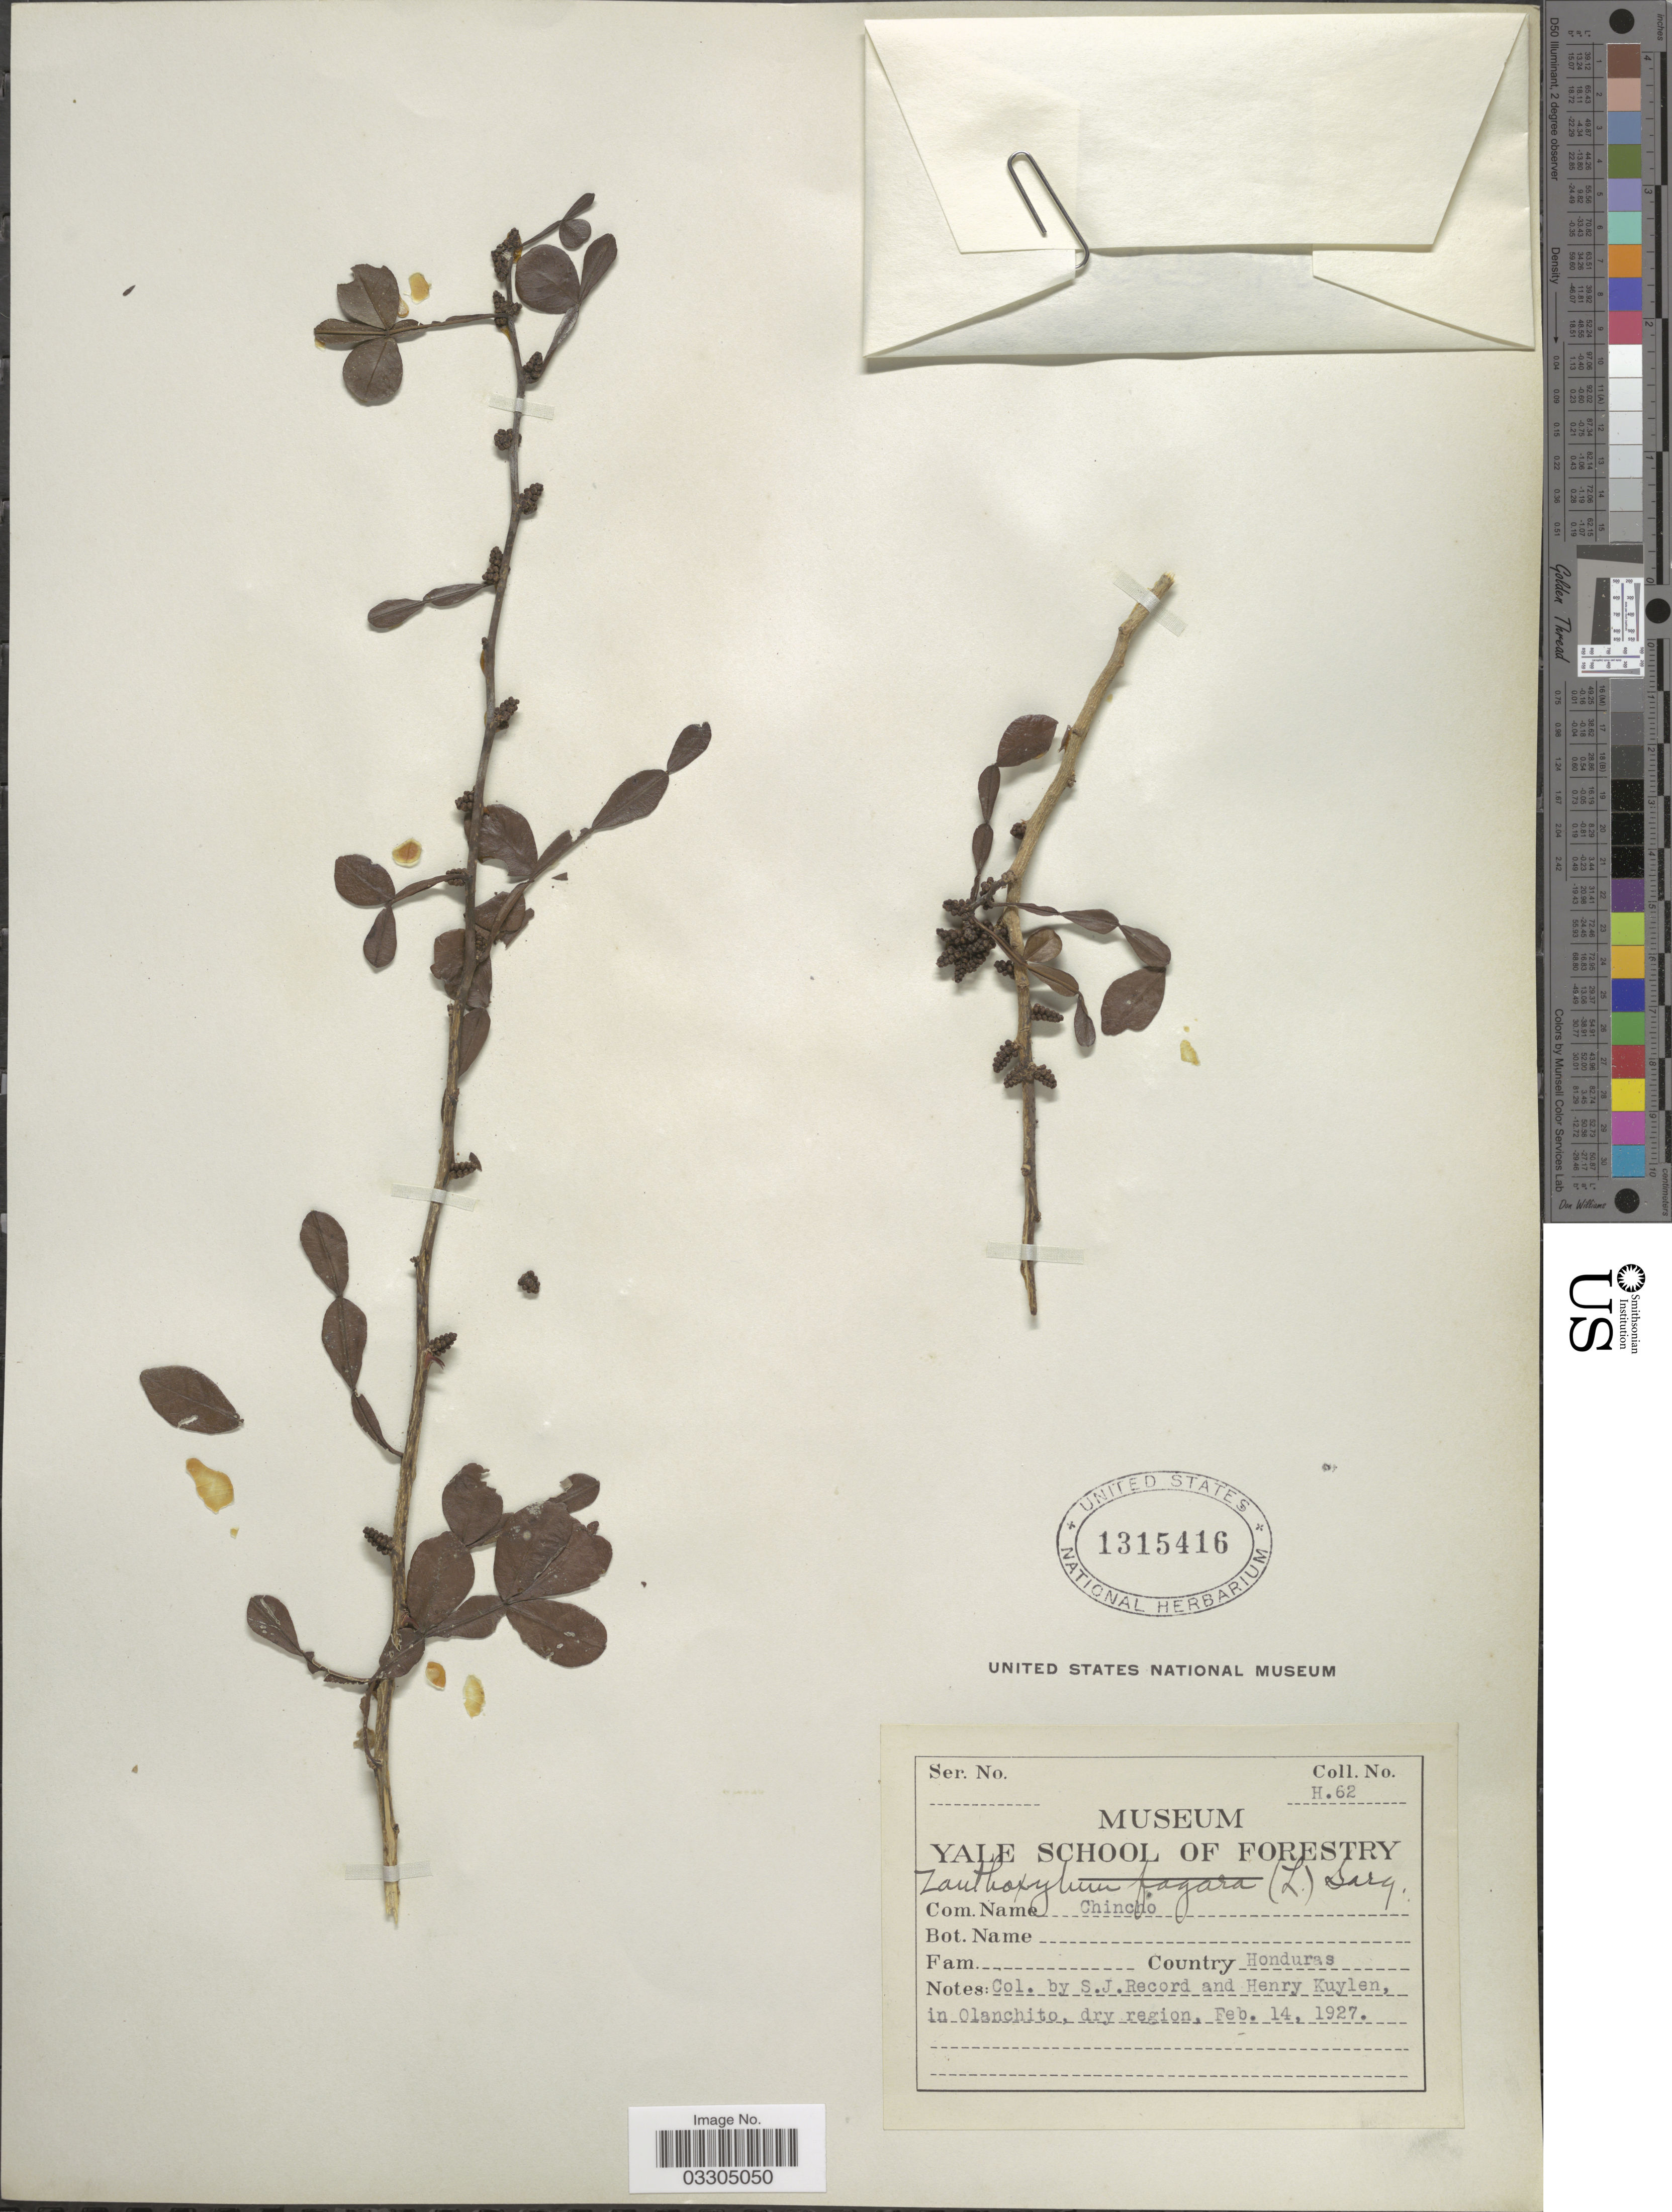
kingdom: Plantae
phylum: Tracheophyta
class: Magnoliopsida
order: Sapindales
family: Rutaceae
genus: Zanthoxylum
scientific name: Zanthoxylum fagara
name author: (L.) Sarg.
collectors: S. J. Record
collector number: H.62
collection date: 1927-02-14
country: Honduras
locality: In Olanchito.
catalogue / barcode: US 1315416